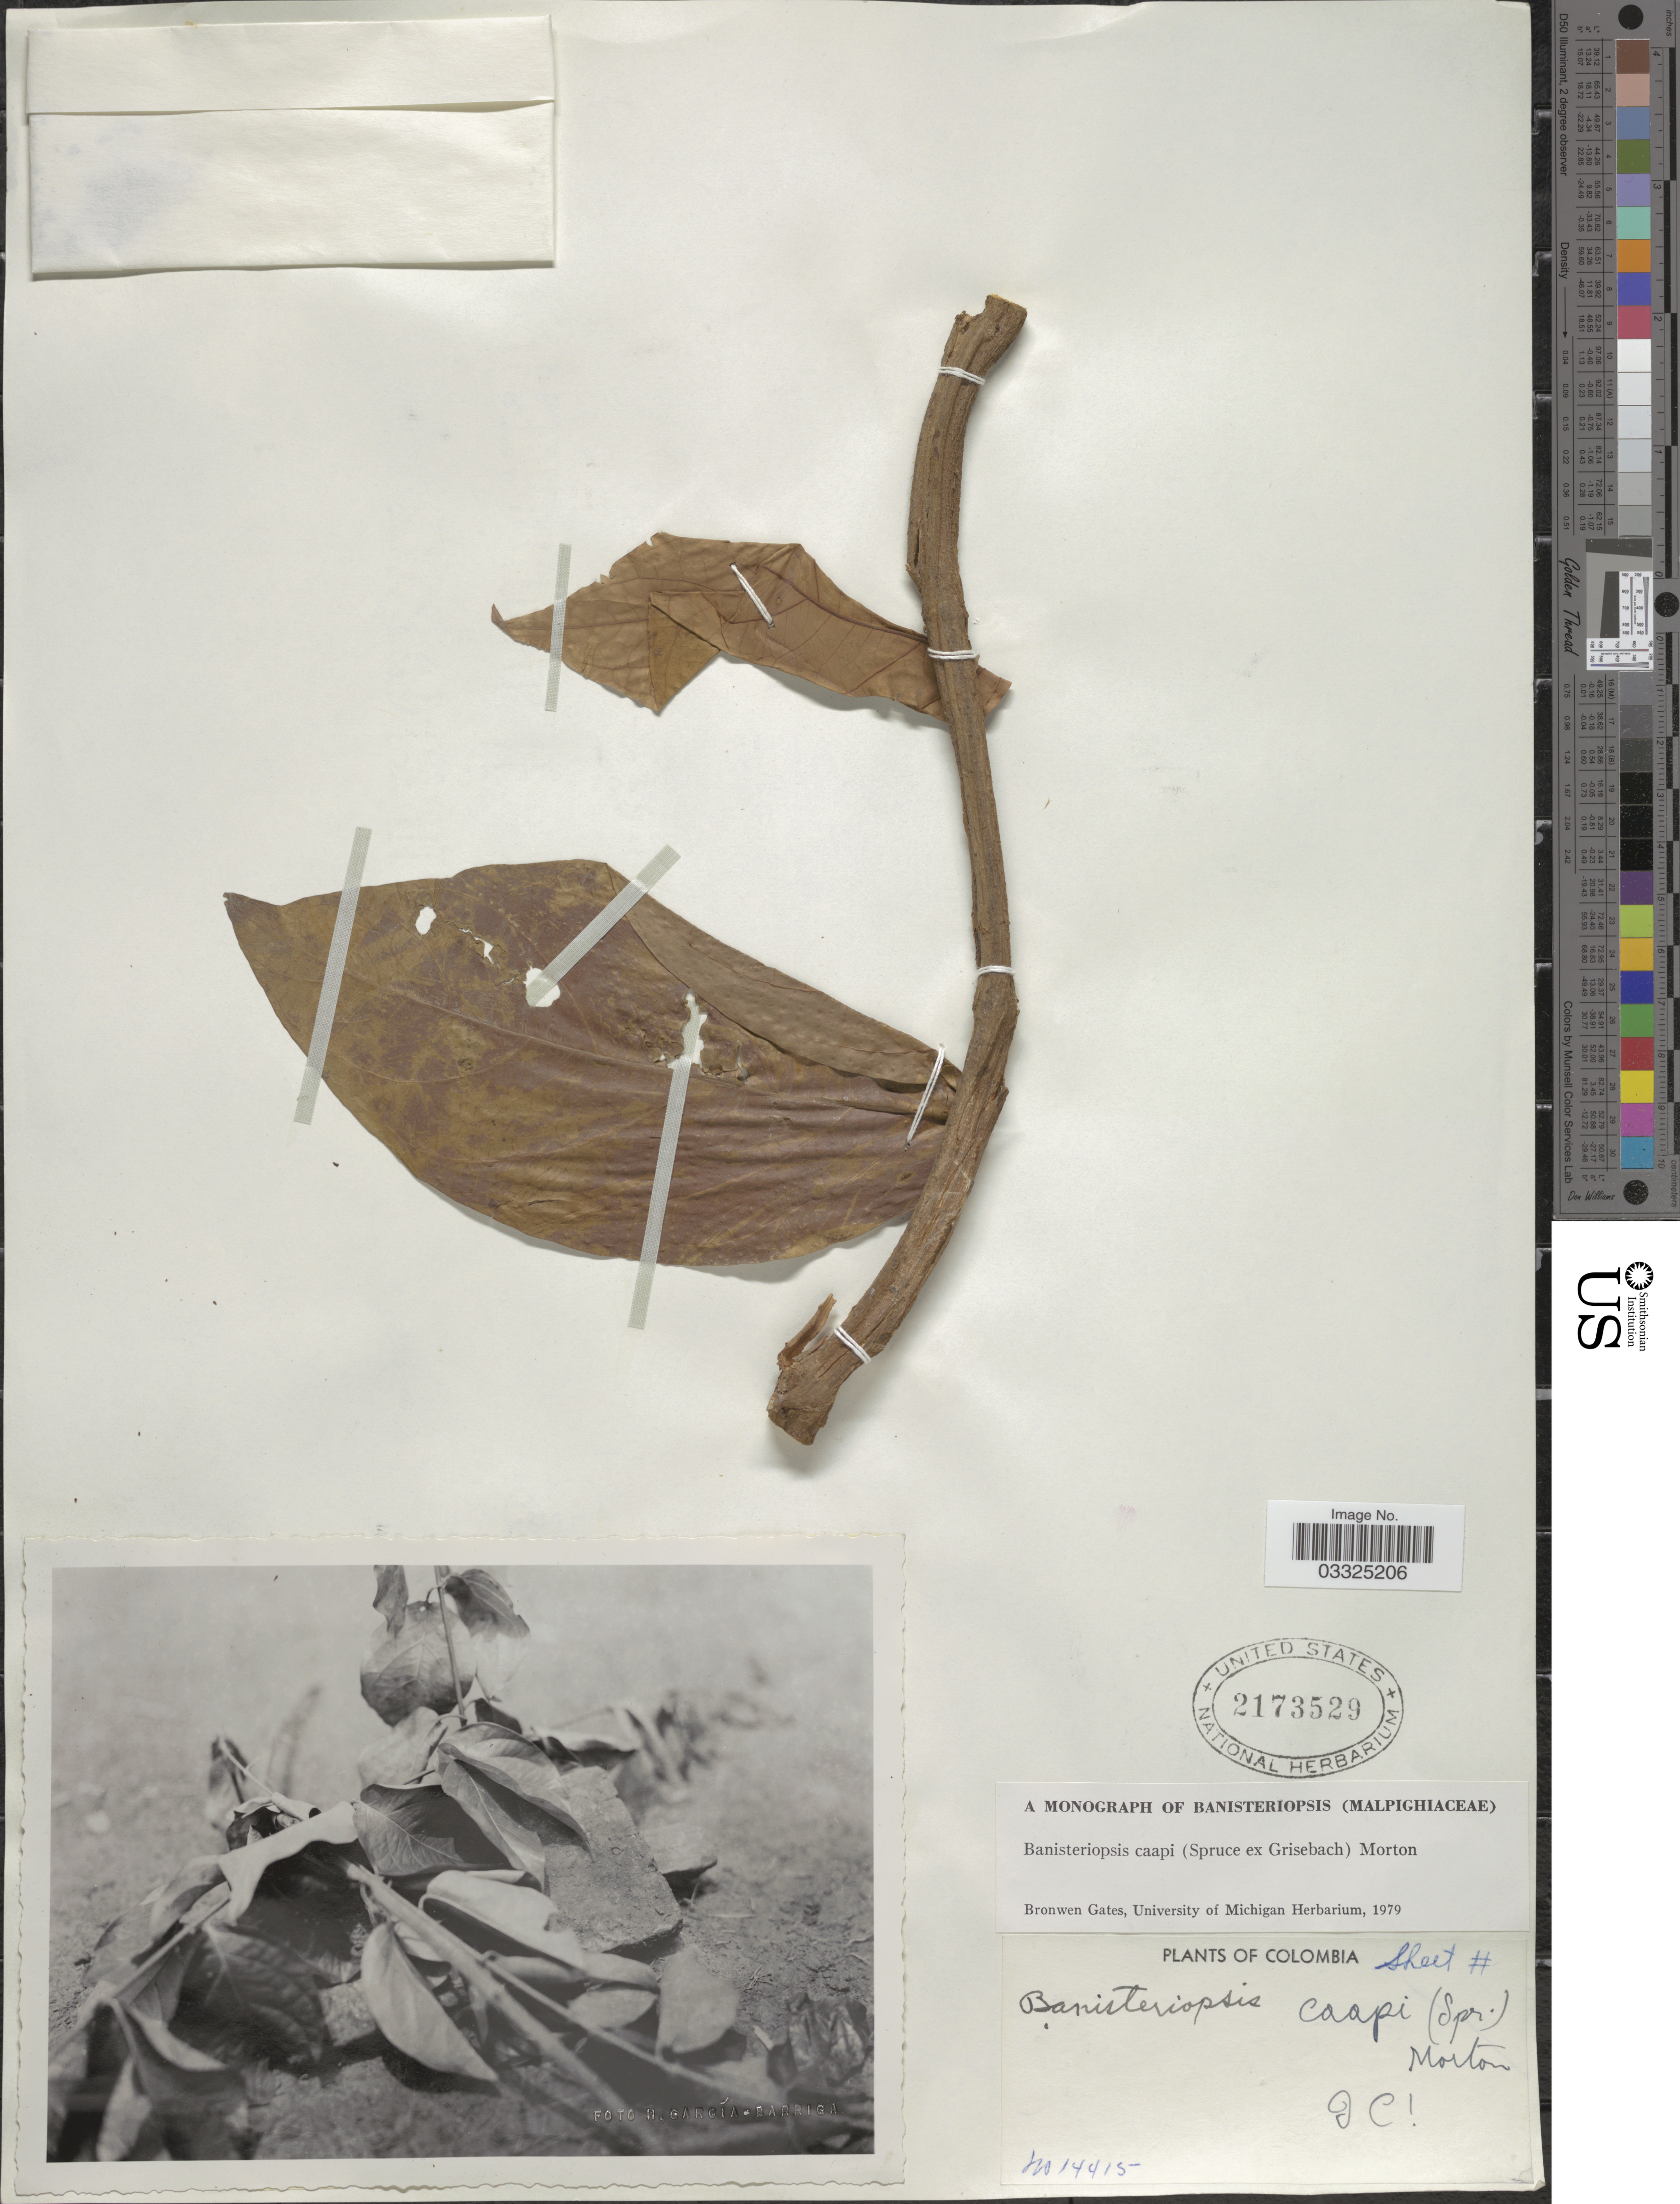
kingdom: Plantae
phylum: Tracheophyta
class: Magnoliopsida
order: Malpighiales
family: Malpighiaceae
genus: Banisteriopsis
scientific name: Banisteriopsis caapi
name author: (Spruce ex Griseb.) C.V. Morton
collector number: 14415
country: Colombia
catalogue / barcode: US 2173529